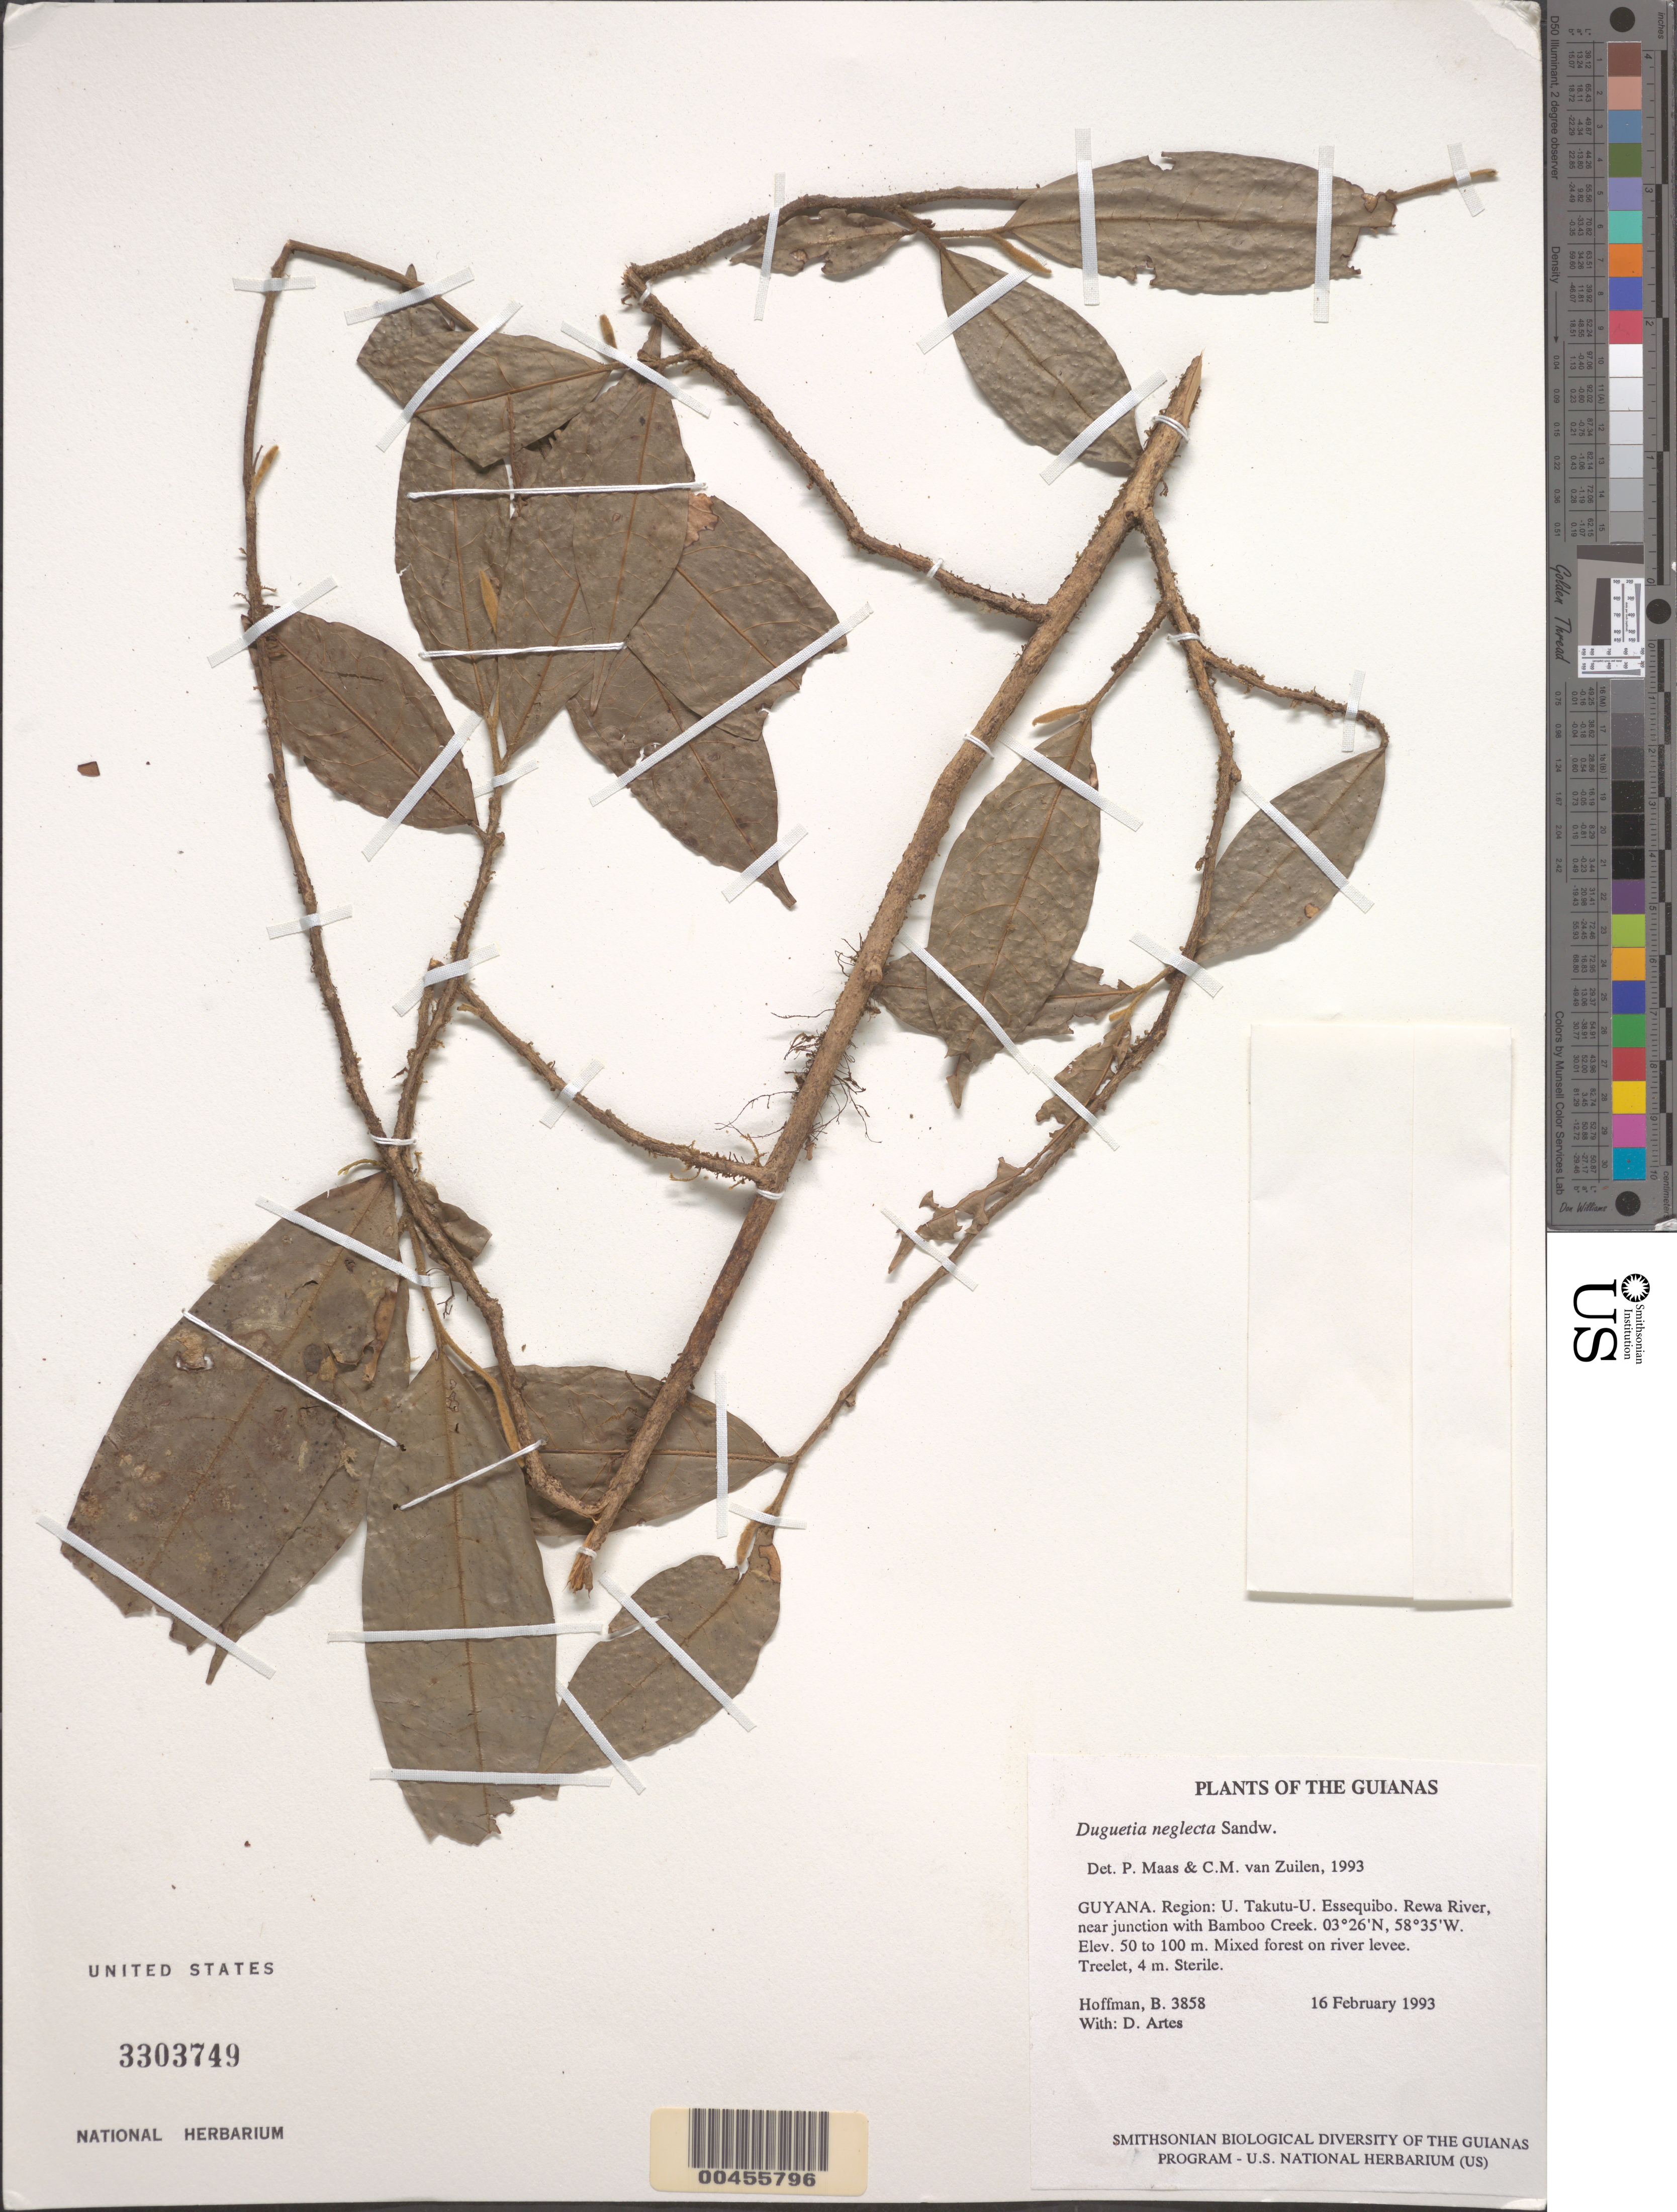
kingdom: Plantae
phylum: Tracheophyta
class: Magnoliopsida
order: Magnoliales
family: Annonaceae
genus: Duguetia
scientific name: Duguetia neglecta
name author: Sandwith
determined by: Zuilen, C. M.; Maas, P. J.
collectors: B. Hoffman & R. Foster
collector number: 3858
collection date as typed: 15 February 1993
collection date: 1993-02-15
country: Guyana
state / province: U. Takutu-U. Essequibo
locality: Rewa River, near junction with Bamboo Creek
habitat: Mixed forest on river levee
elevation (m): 50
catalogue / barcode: US 3303749